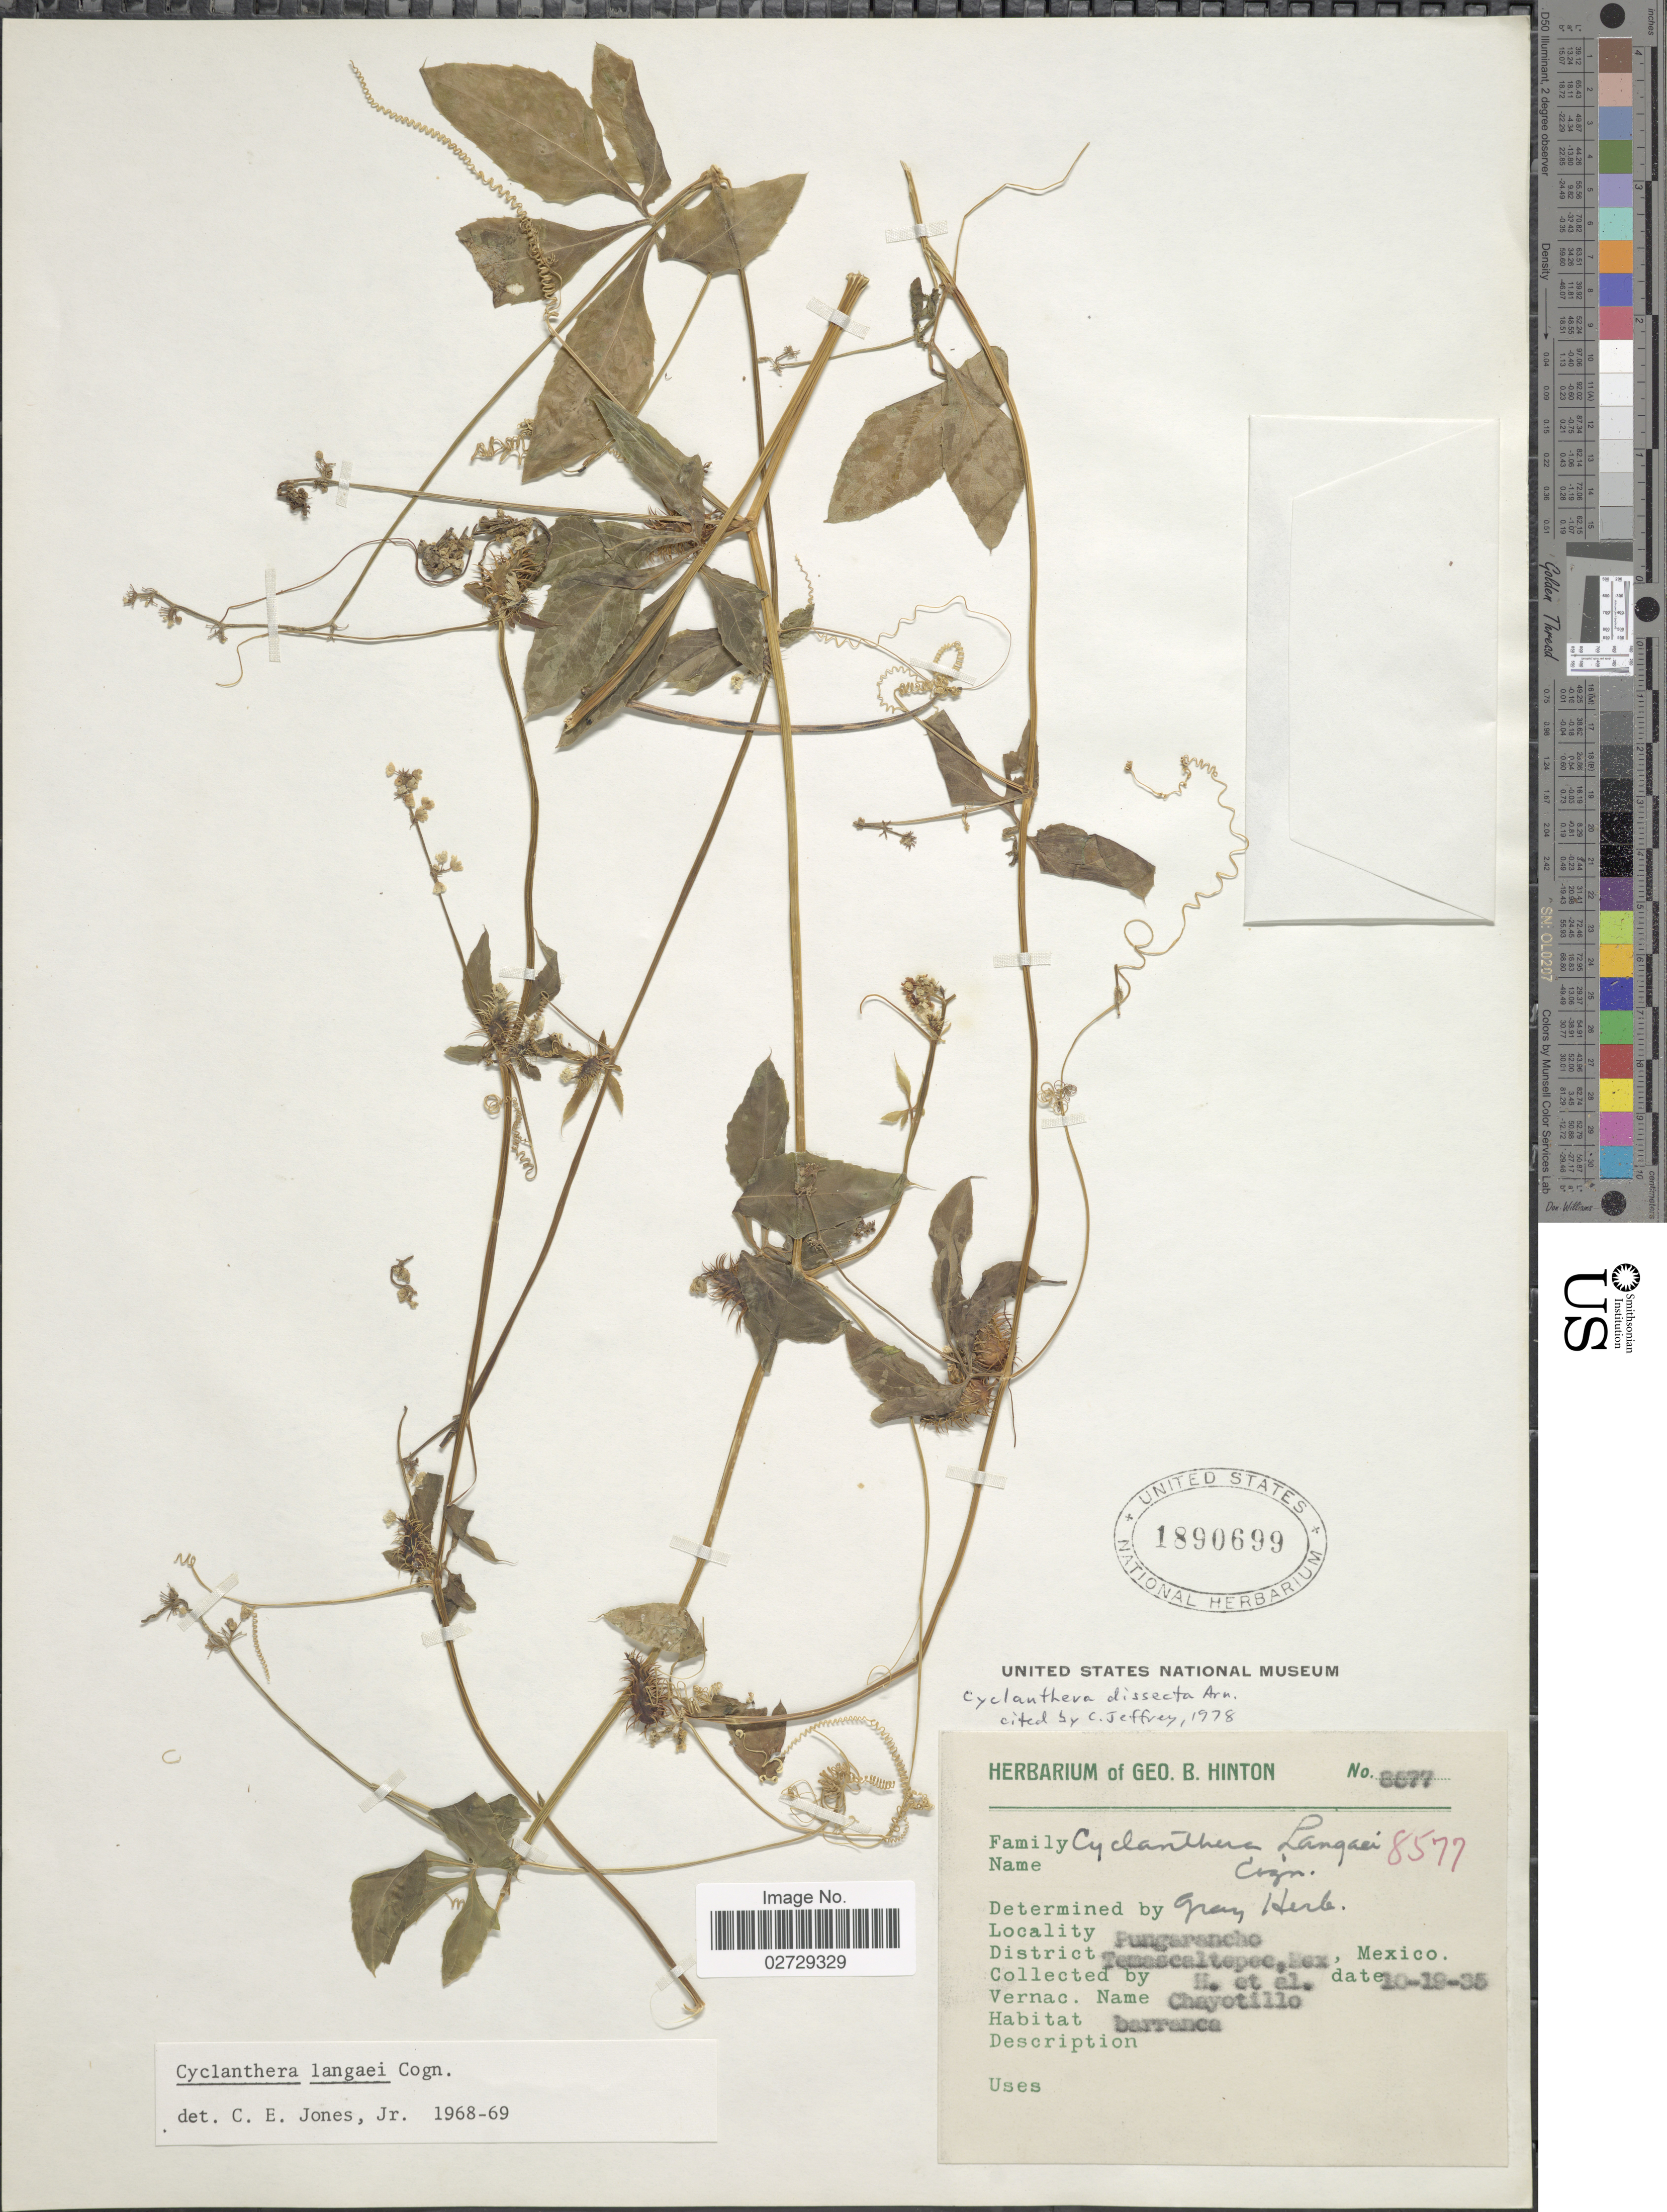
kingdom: Plantae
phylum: Tracheophyta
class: Magnoliopsida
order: Cucurbitales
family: Cucurbitaceae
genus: Cyclanthera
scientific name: Cyclanthera langaei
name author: Cogn.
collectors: G. B. Hinton & et al.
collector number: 8577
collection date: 1935-10-19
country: Mexico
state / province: México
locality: Pungarancho. District: Temascaltepec.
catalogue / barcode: US 1890699